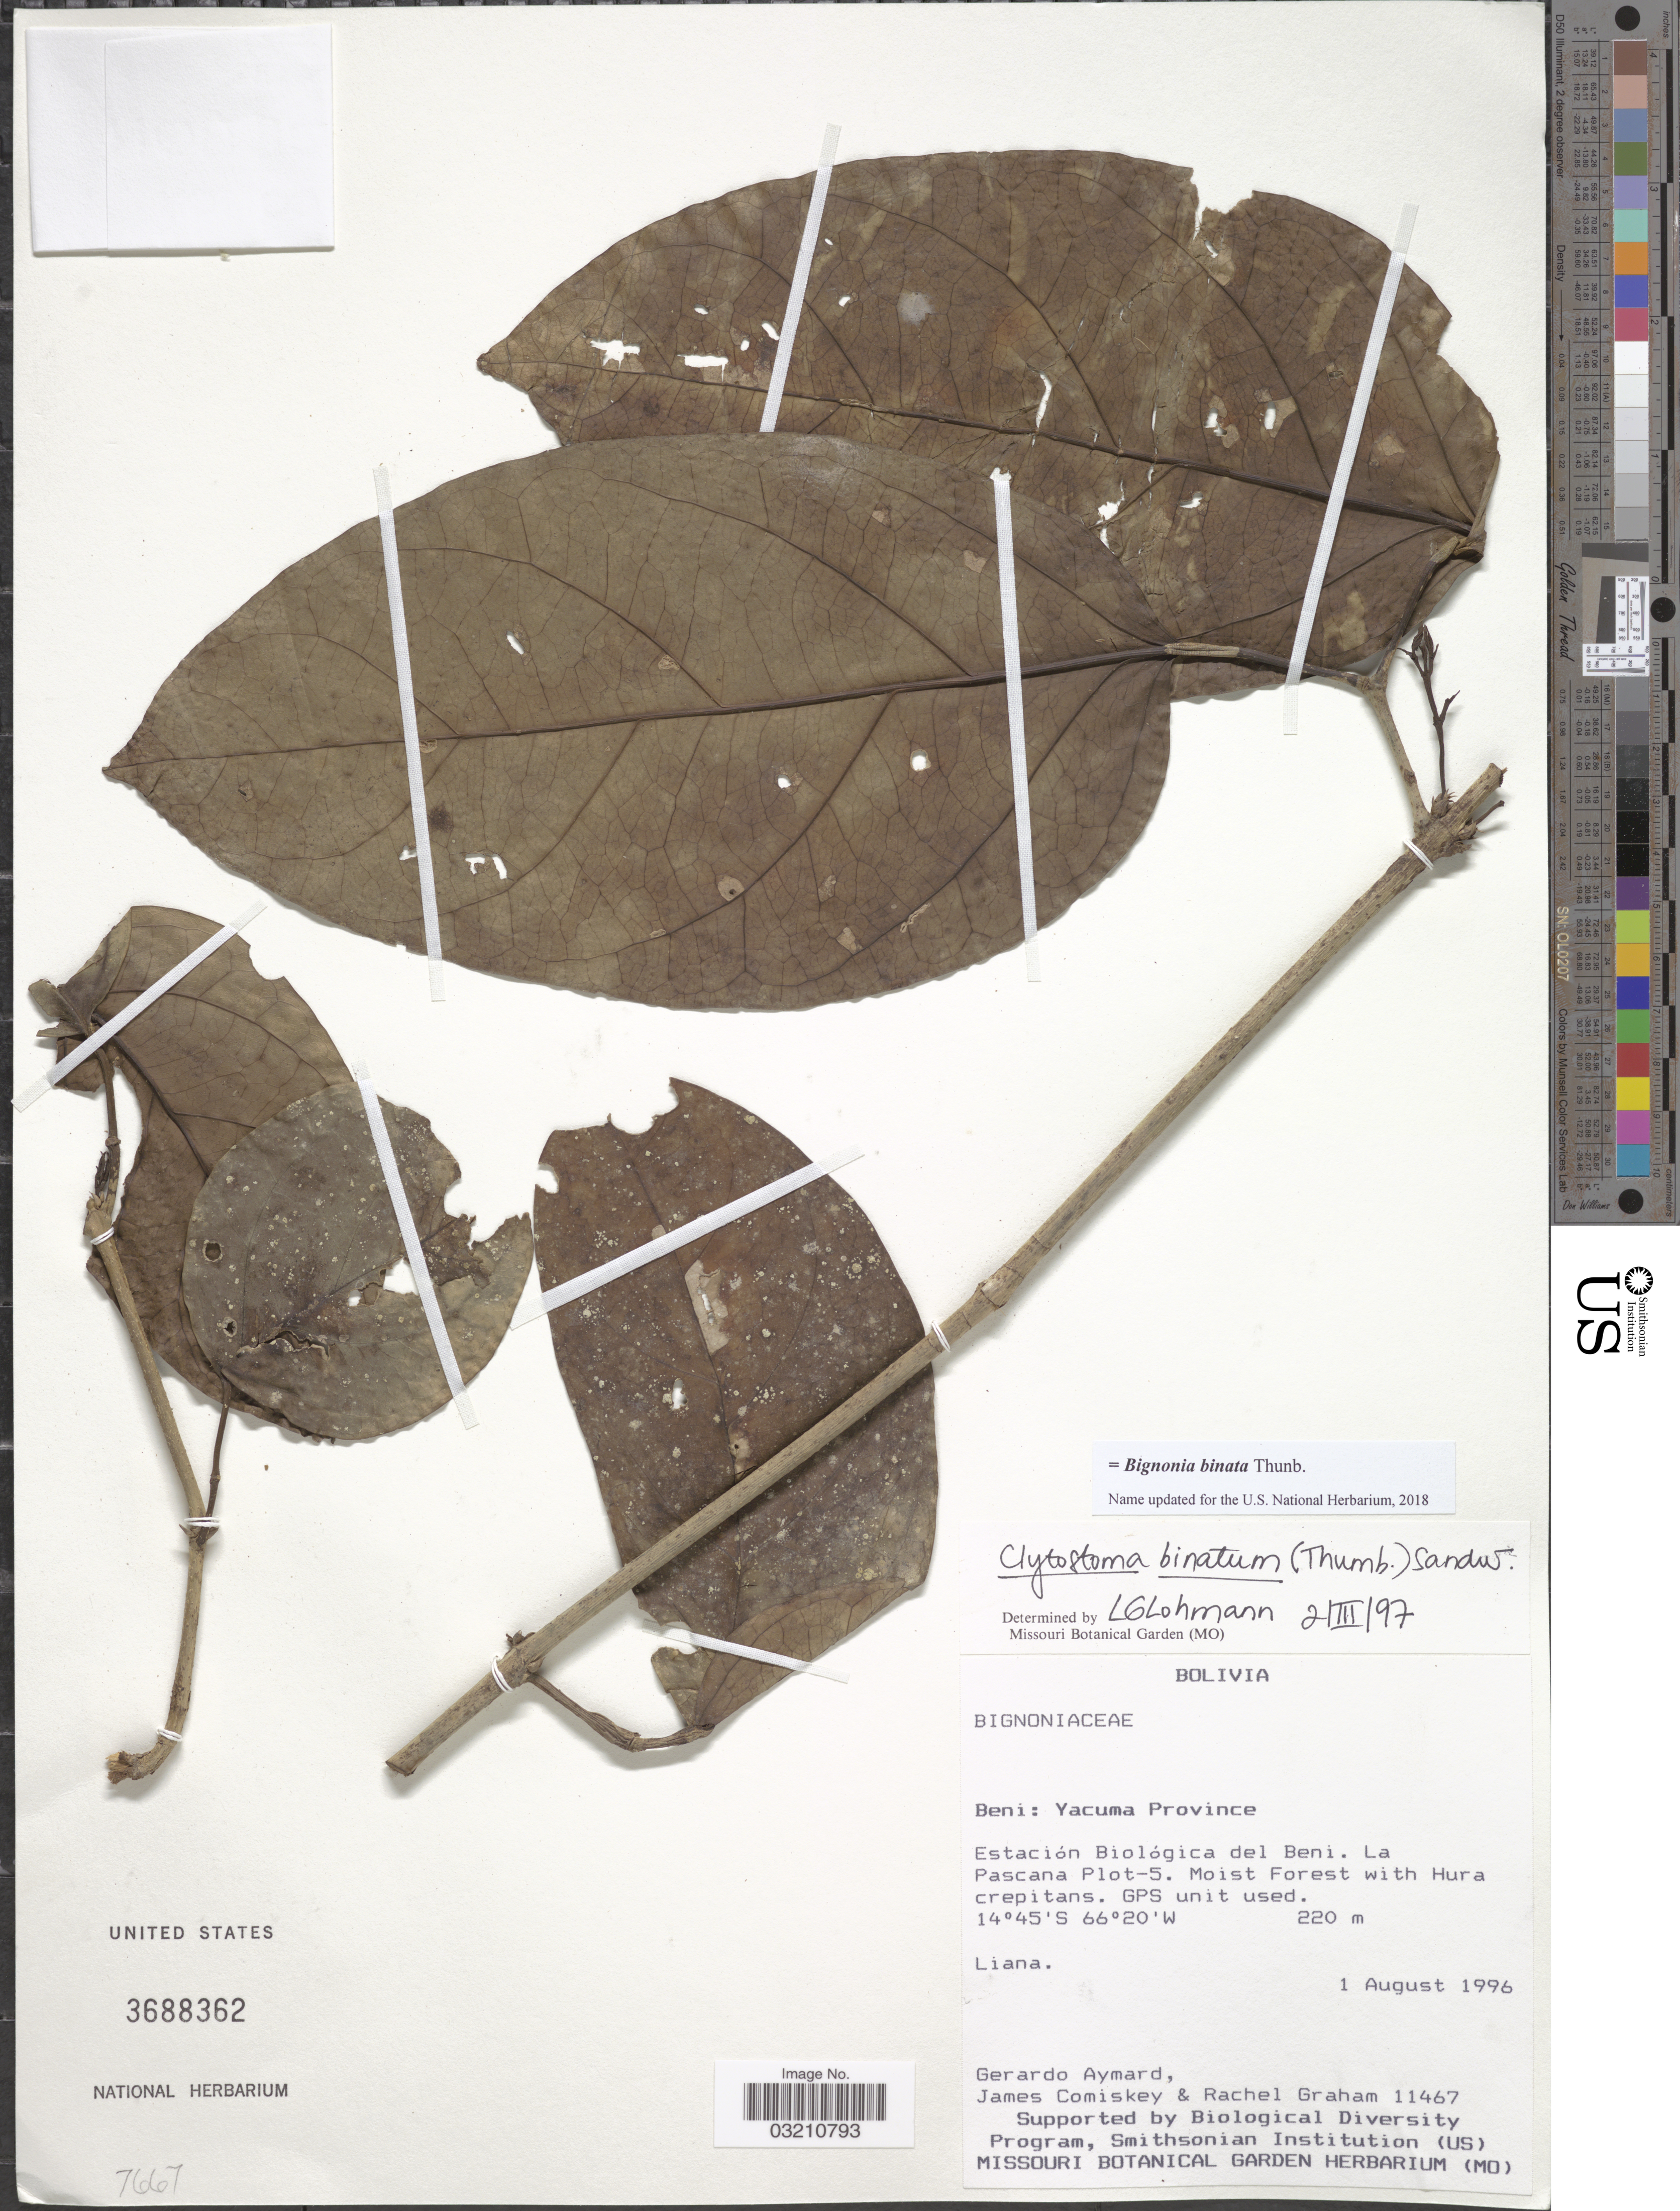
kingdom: Plantae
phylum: Tracheophyta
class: Magnoliopsida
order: Lamiales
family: Bignoniaceae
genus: Bignonia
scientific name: Bignonia binata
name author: Thunb.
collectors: G. A. Aymard, J. A. Comiskey & R. Graham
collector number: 11467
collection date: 1996-08-01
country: Bolivia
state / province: Beni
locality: Yacuma Province. Estación Biológica del Beni. La Pascana Plot-5.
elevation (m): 220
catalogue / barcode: US 3688362